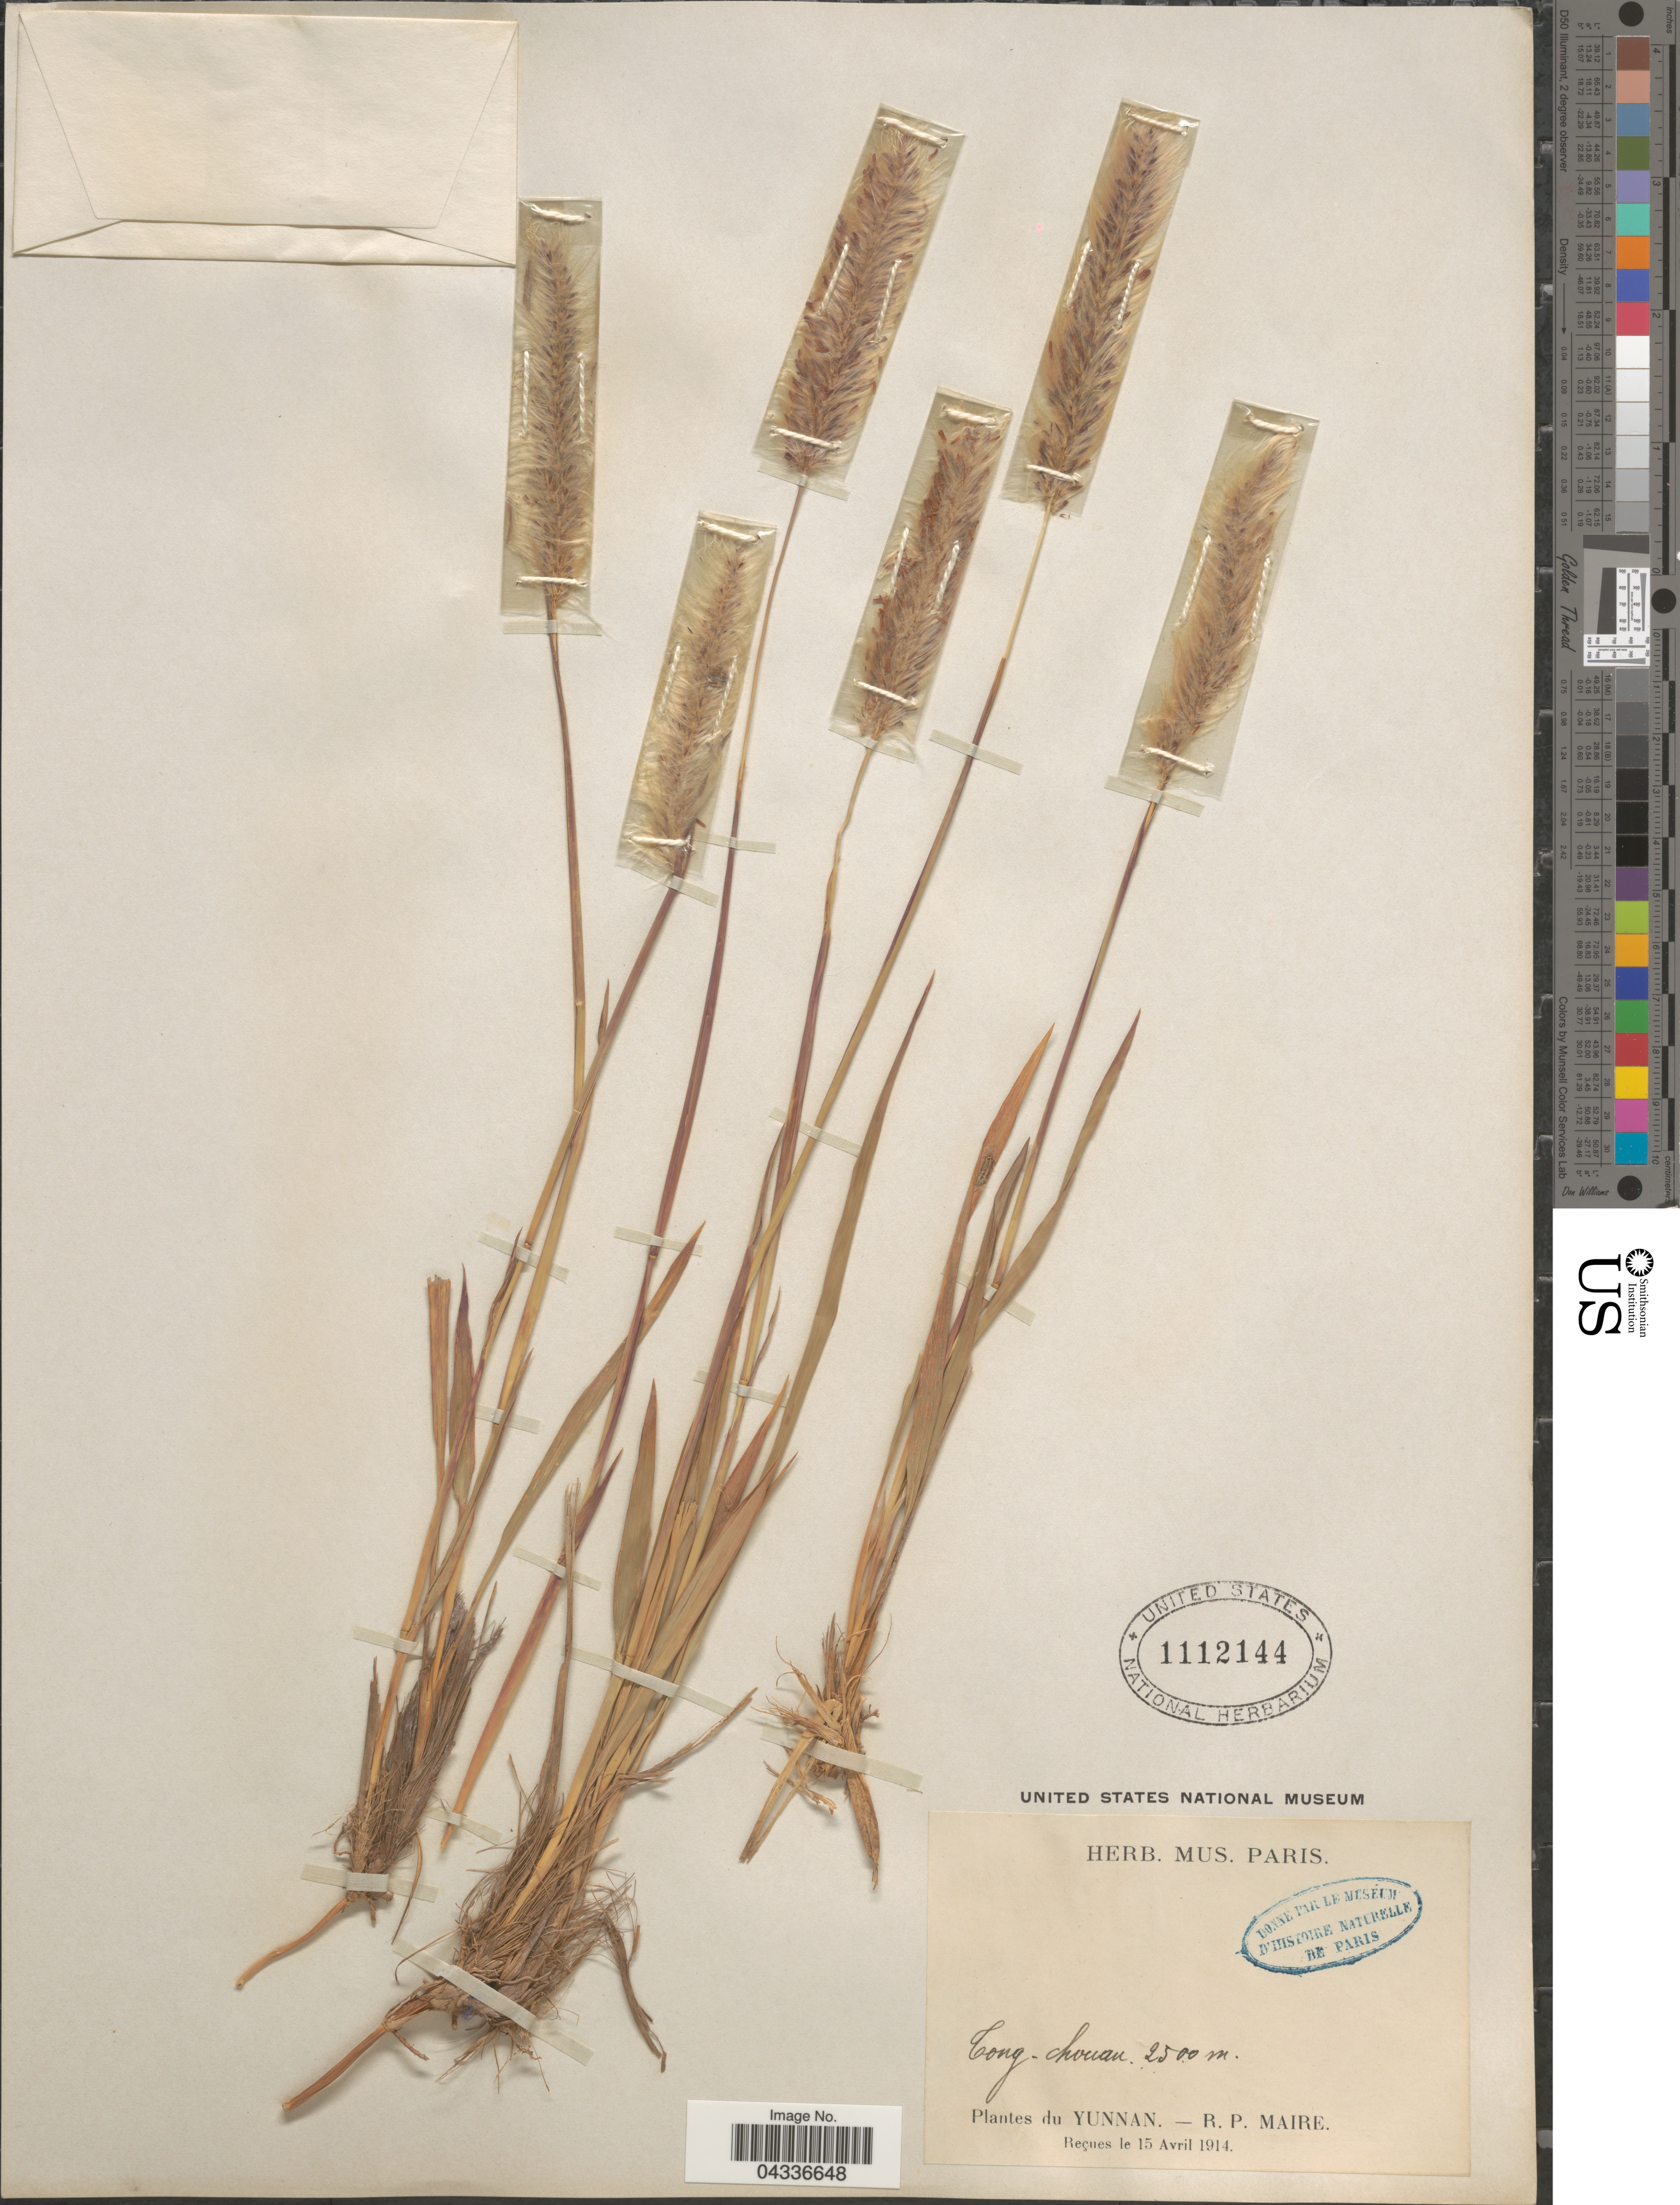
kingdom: Plantae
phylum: Tracheophyta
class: Liliopsida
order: Poales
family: Poaceae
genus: Imperata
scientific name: Imperata cylindrica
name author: (L.) P. Beauv.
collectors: R.-P. Maire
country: China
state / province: Yunnan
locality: Tong-chouan.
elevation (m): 2500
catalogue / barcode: US 1112144